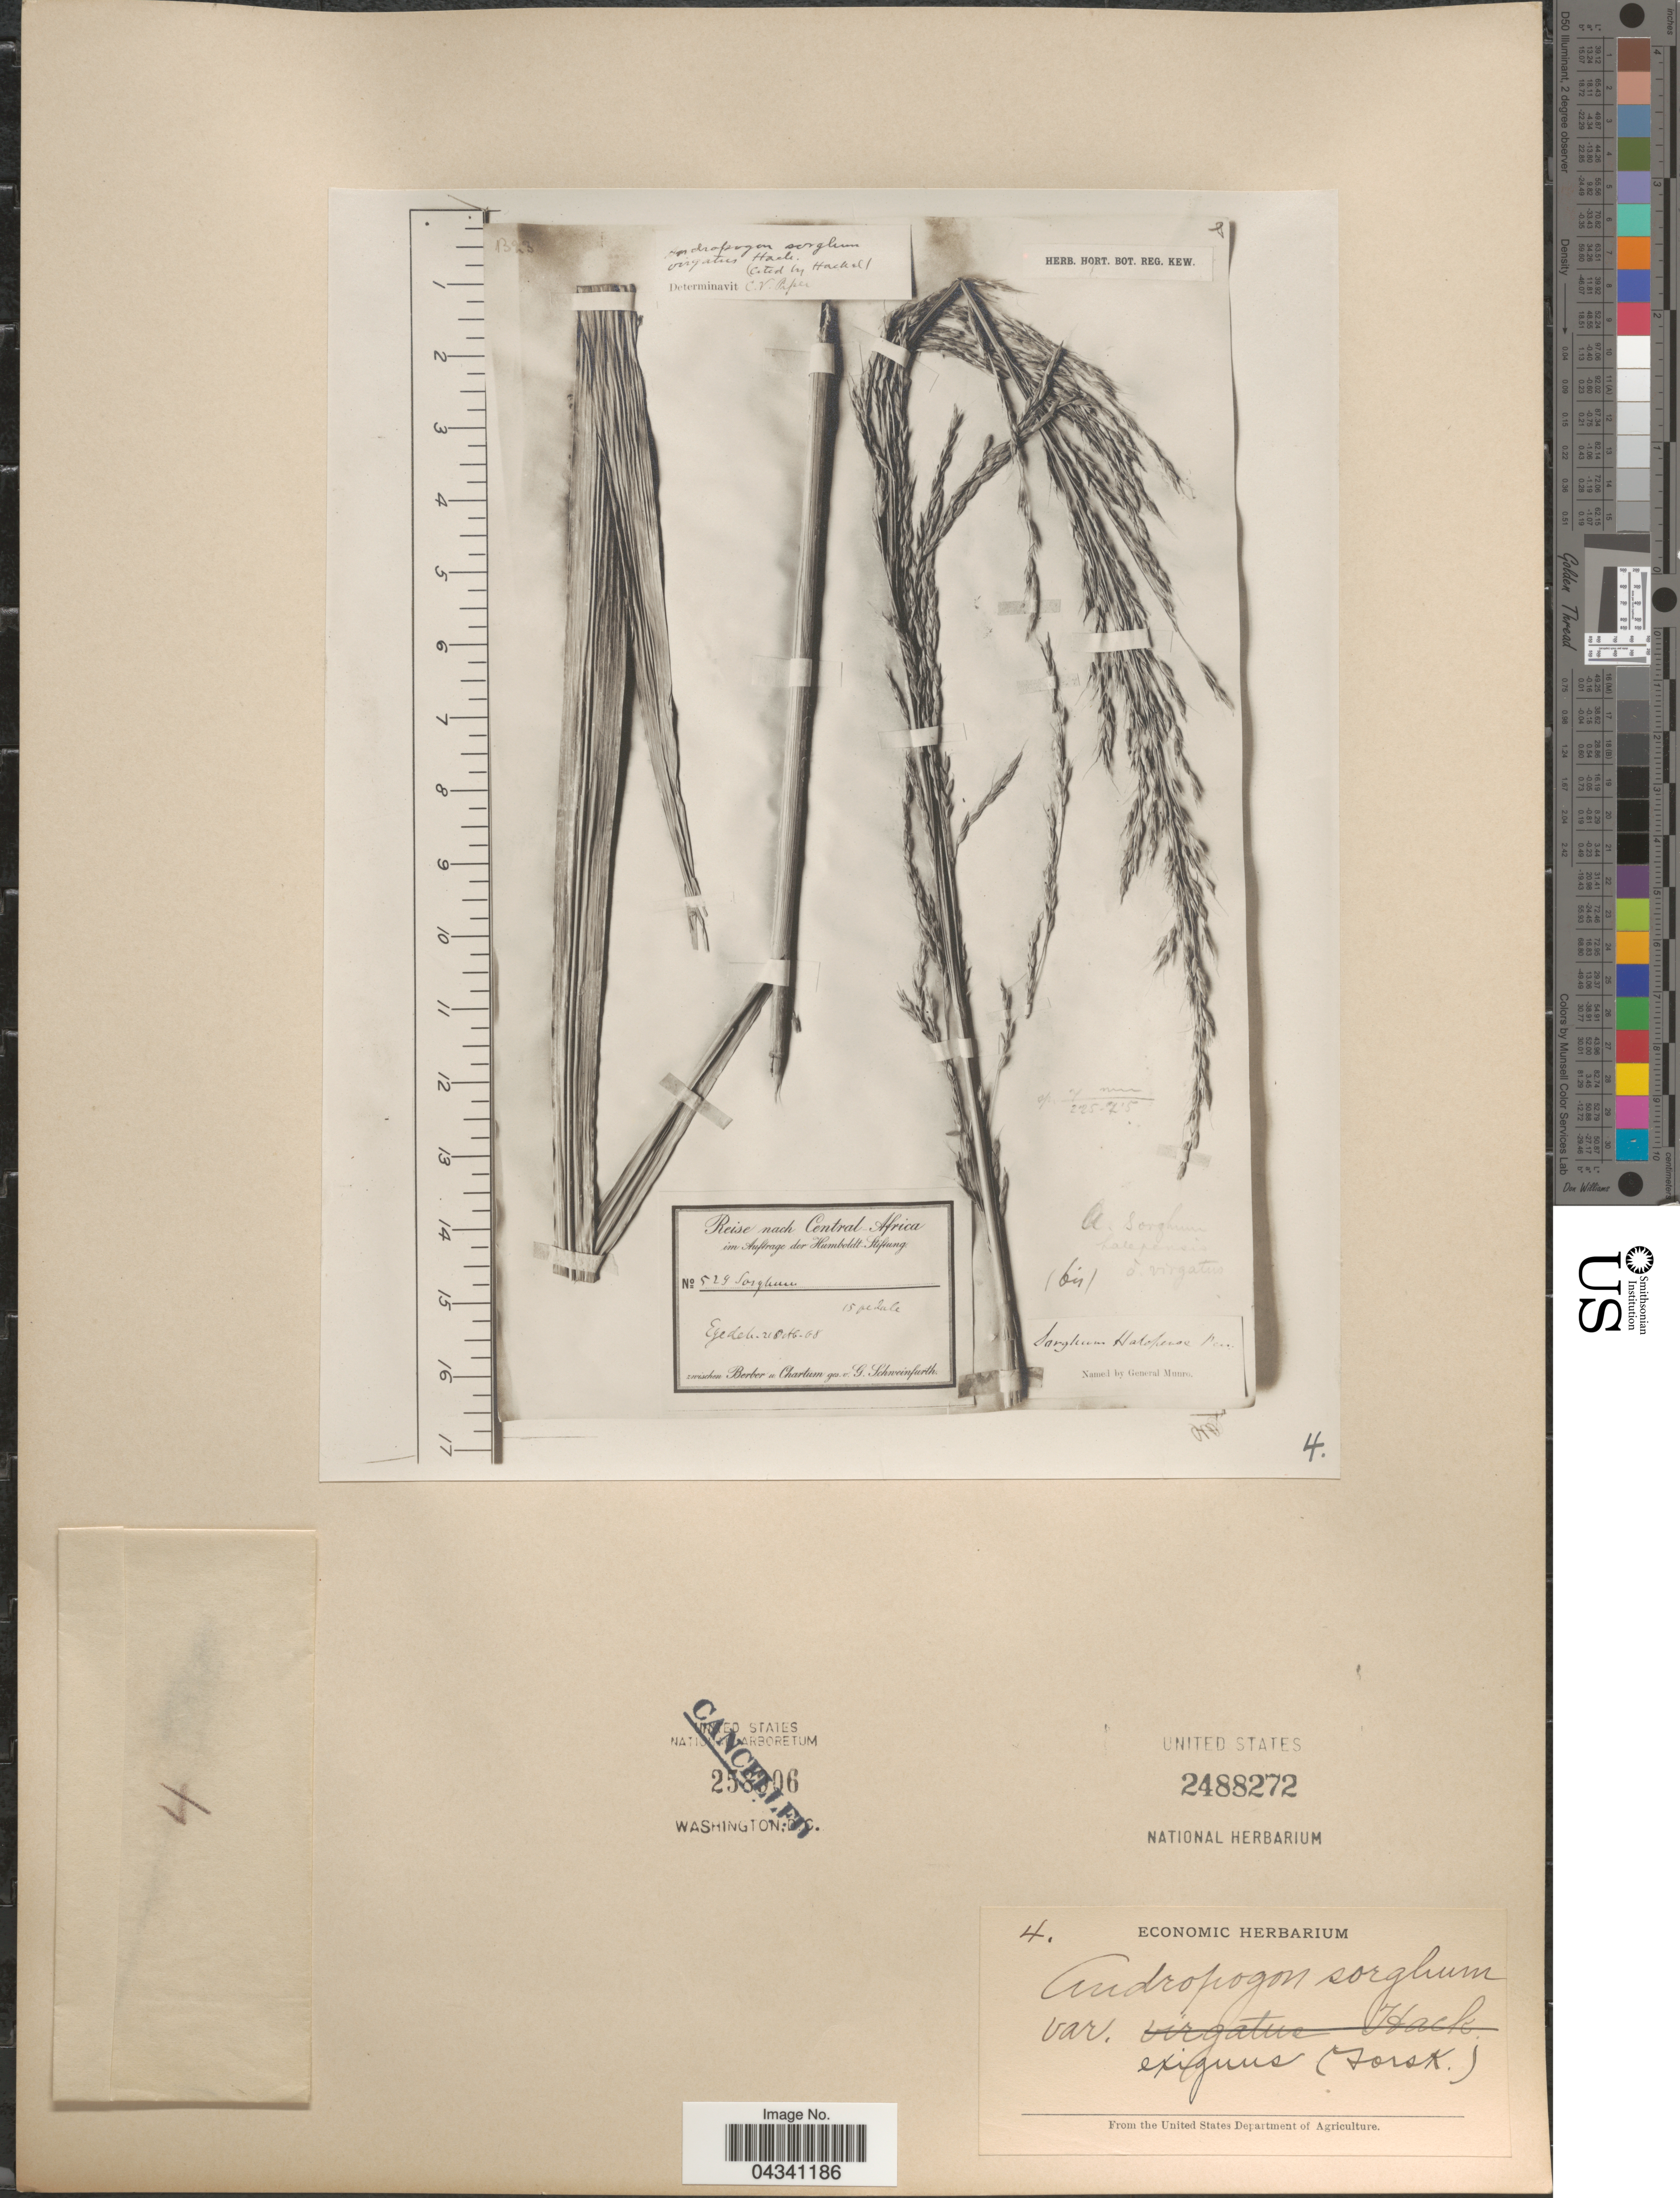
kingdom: Plantae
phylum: Tracheophyta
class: Liliopsida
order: Poales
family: Poaceae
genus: Sorghum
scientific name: Sorghum x almum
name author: Parodi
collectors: G. A. Schweinfurth (herbarium)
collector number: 529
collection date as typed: Transcribed d/m/y: 21/10/68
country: Sudan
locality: Reise nach Central Africa im Aufrage der Humboldt Stiftung. Egedeh. Zwischen Berber u Chartum.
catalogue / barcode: US 2488272